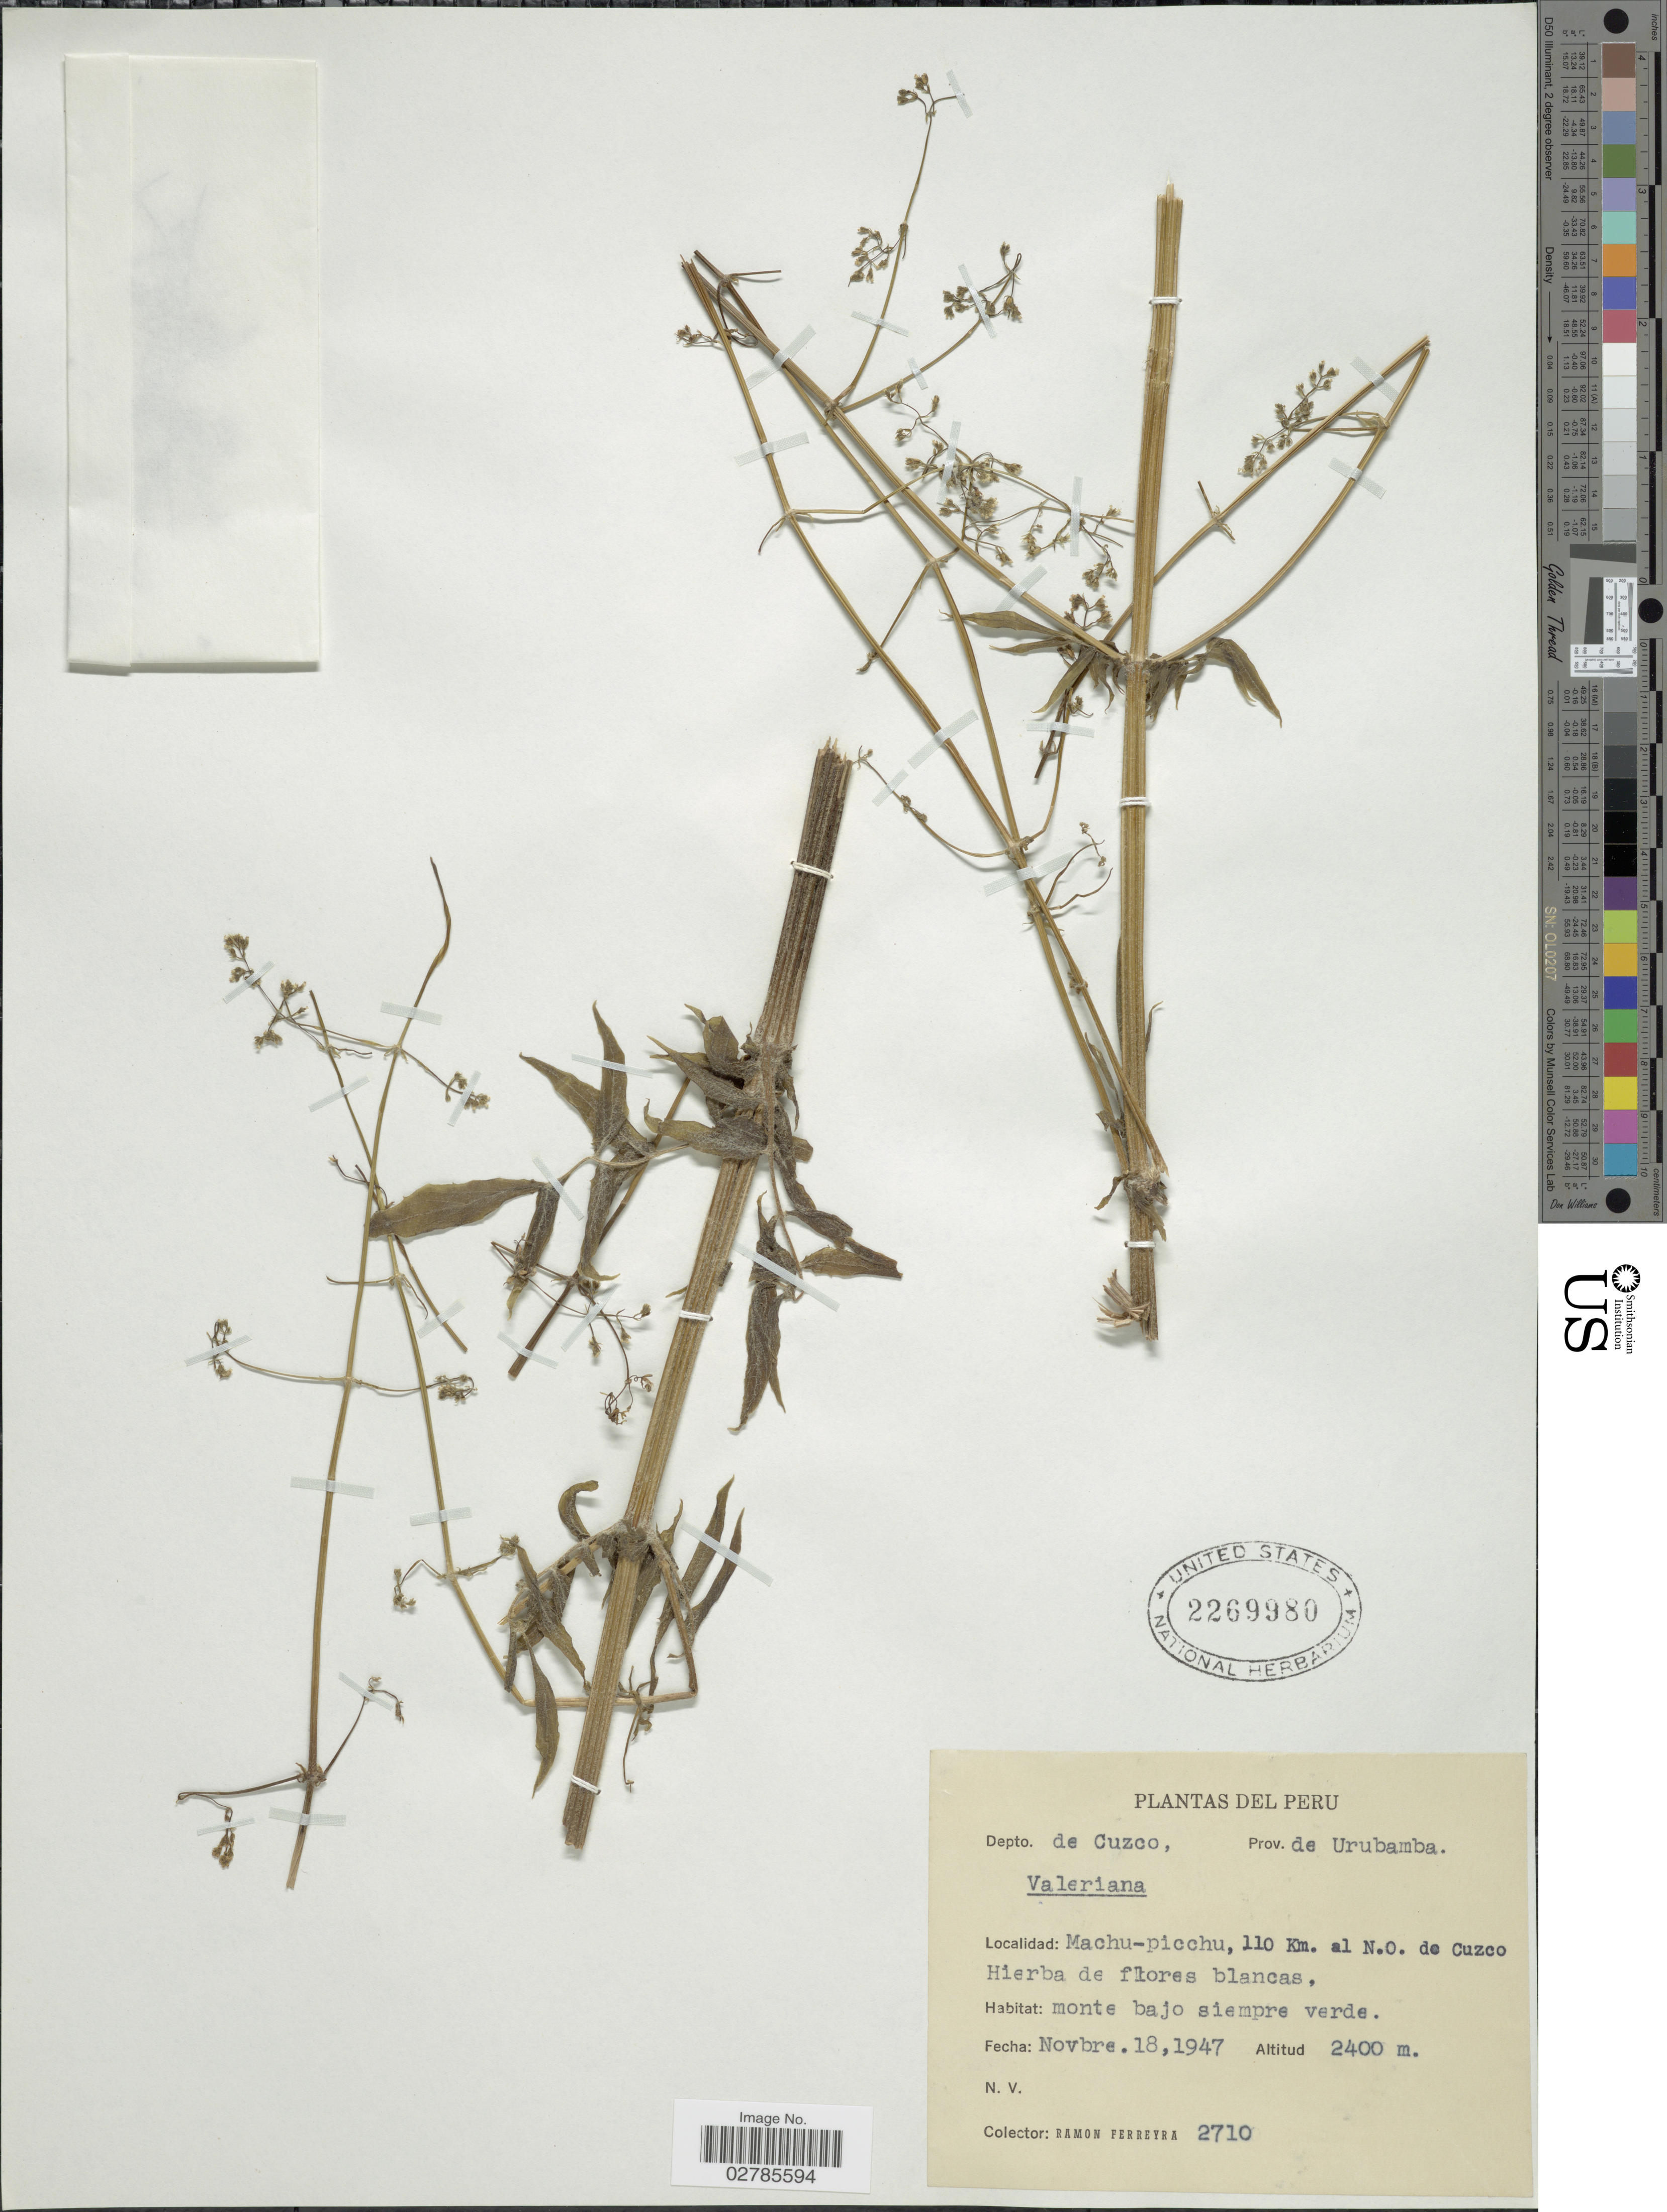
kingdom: Plantae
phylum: Tracheophyta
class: Magnoliopsida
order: Dipsacales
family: Caprifoliaceae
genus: Valeriana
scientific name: Valeriana sp.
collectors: R. A. Ferreyra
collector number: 2710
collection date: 1947-11-18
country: Peru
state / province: Cusco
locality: Depto. de Cuzco, Prov. de Urubamba, Machu-picchu, 110 Km. al N.O. de Cuzco.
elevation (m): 2400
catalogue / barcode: US 2269980